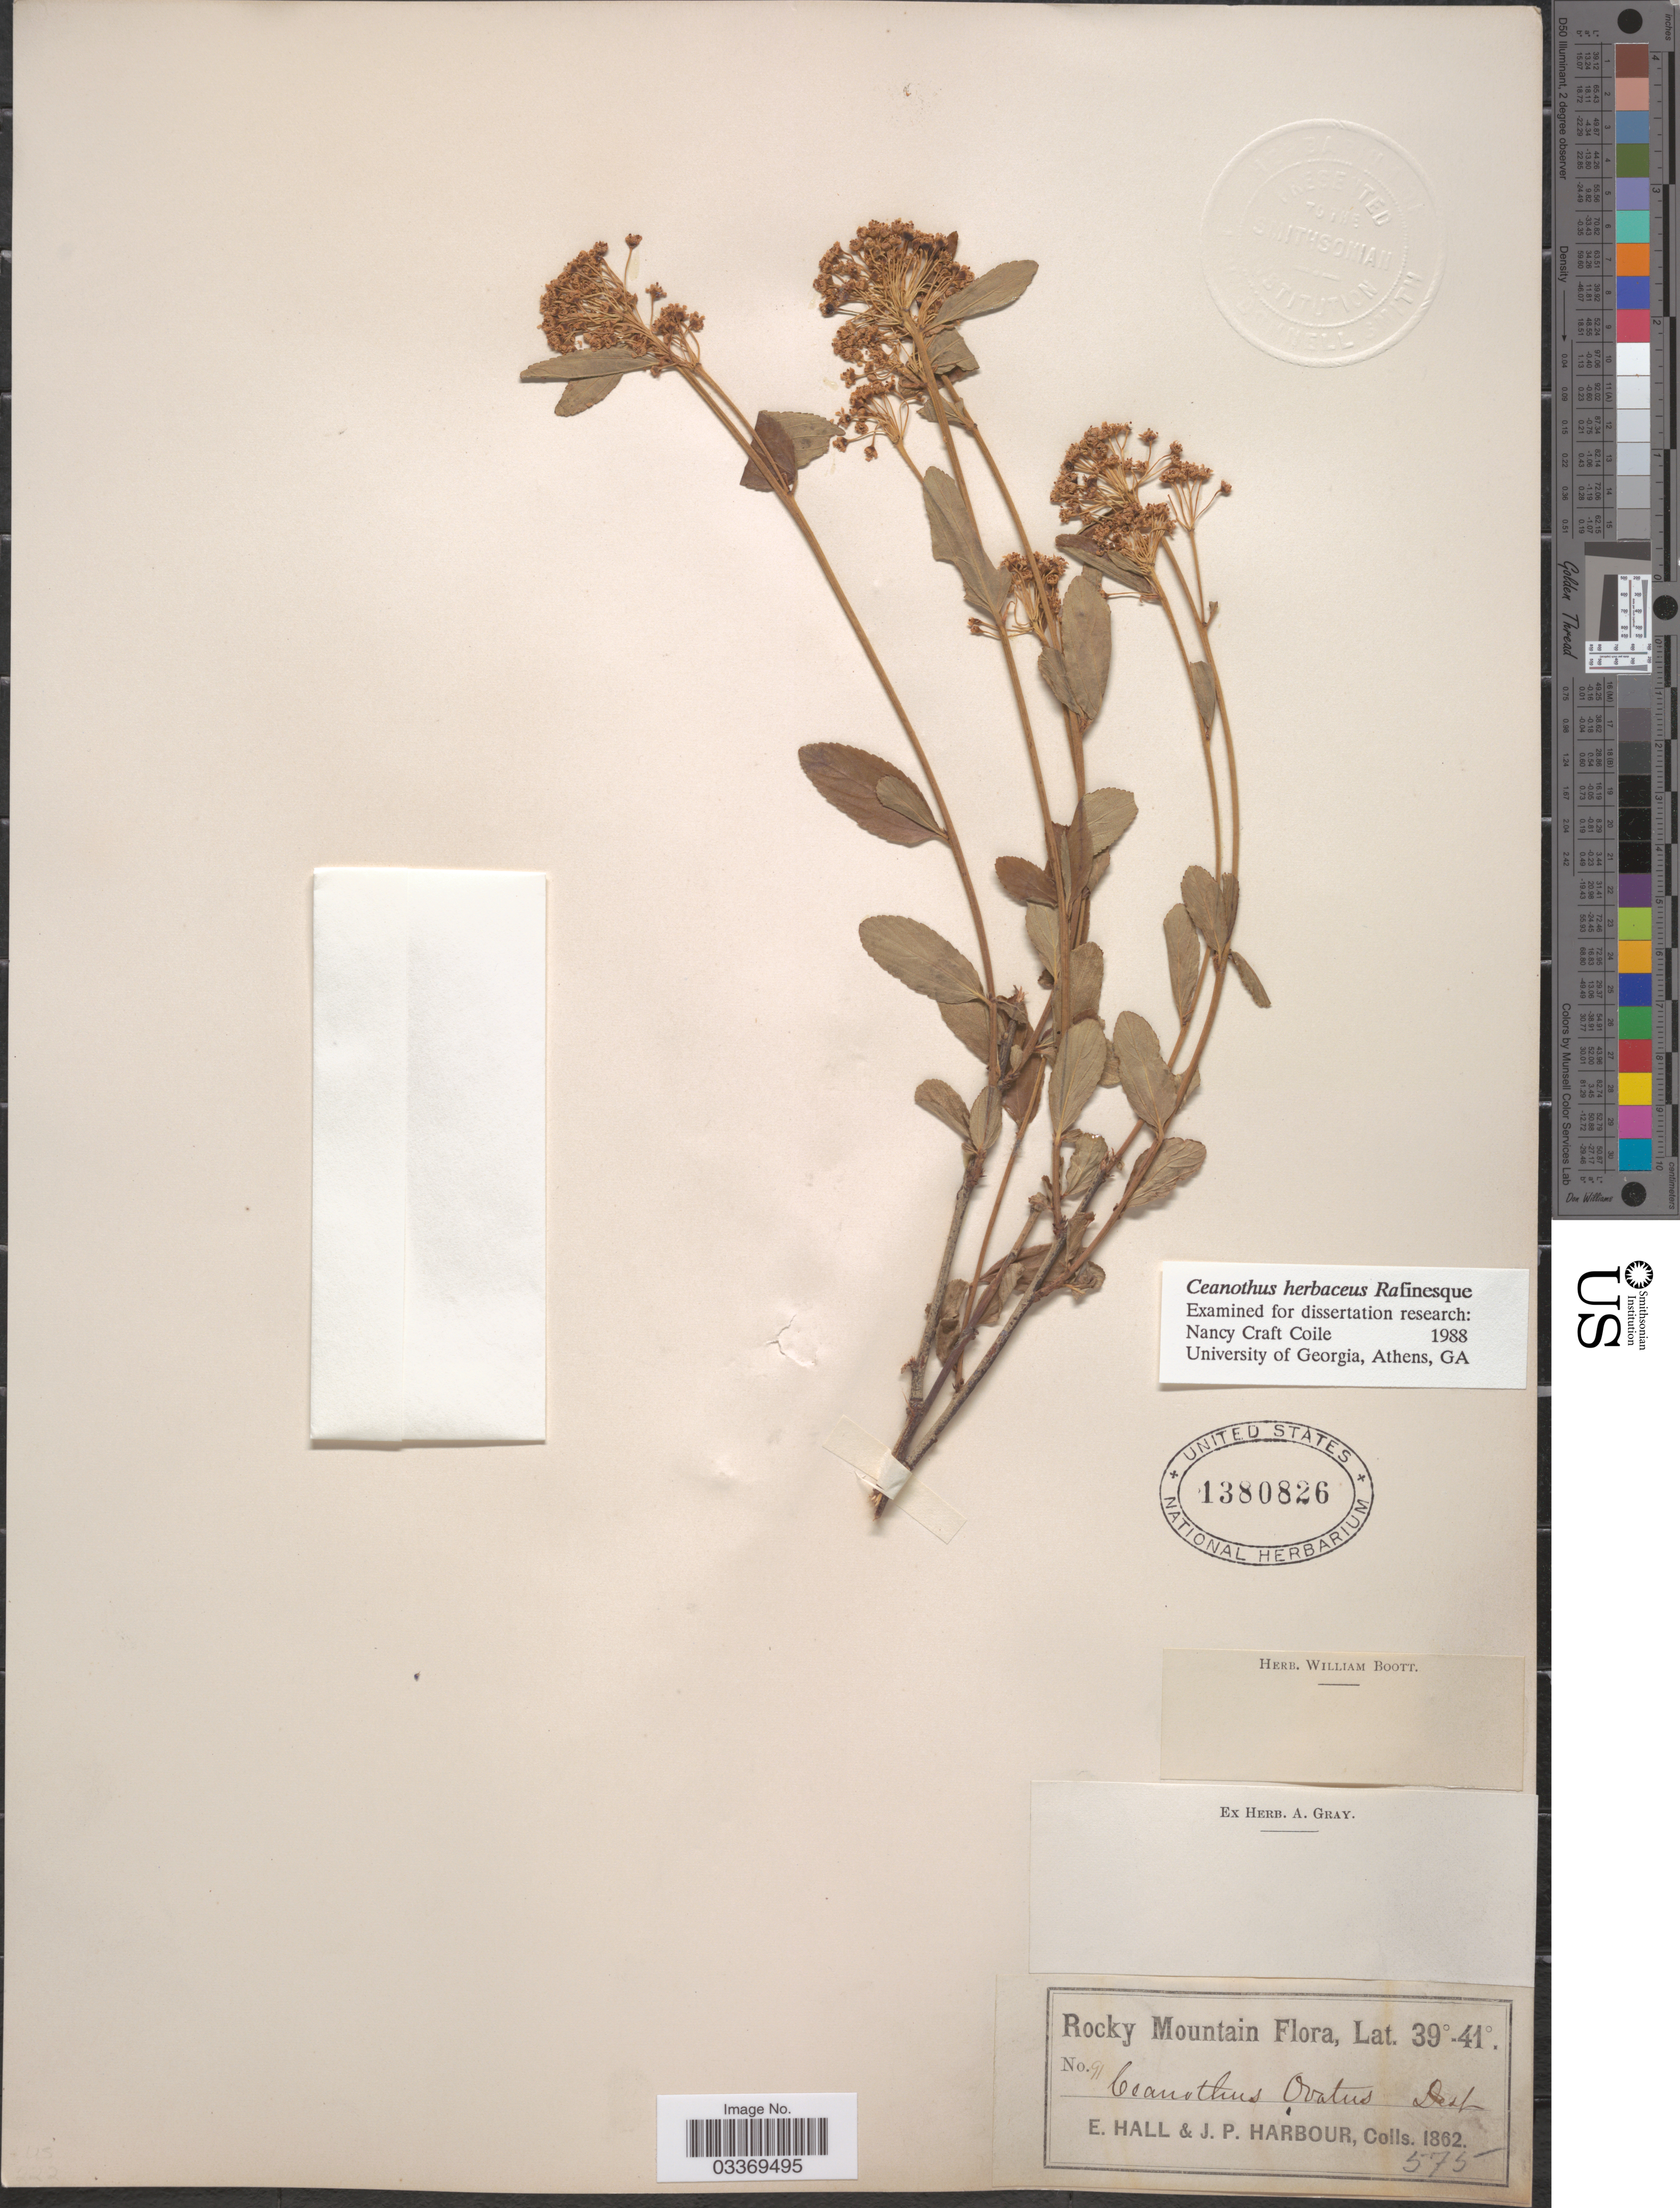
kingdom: Plantae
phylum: Tracheophyta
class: Magnoliopsida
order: Rosales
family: Rhamnaceae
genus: Ceanothus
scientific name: Ceanothus ovatus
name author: Desf.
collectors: E. Hall & J. Harbour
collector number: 91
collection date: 1862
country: United States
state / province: Colorado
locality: Rocky Mountain.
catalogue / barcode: US 1380826